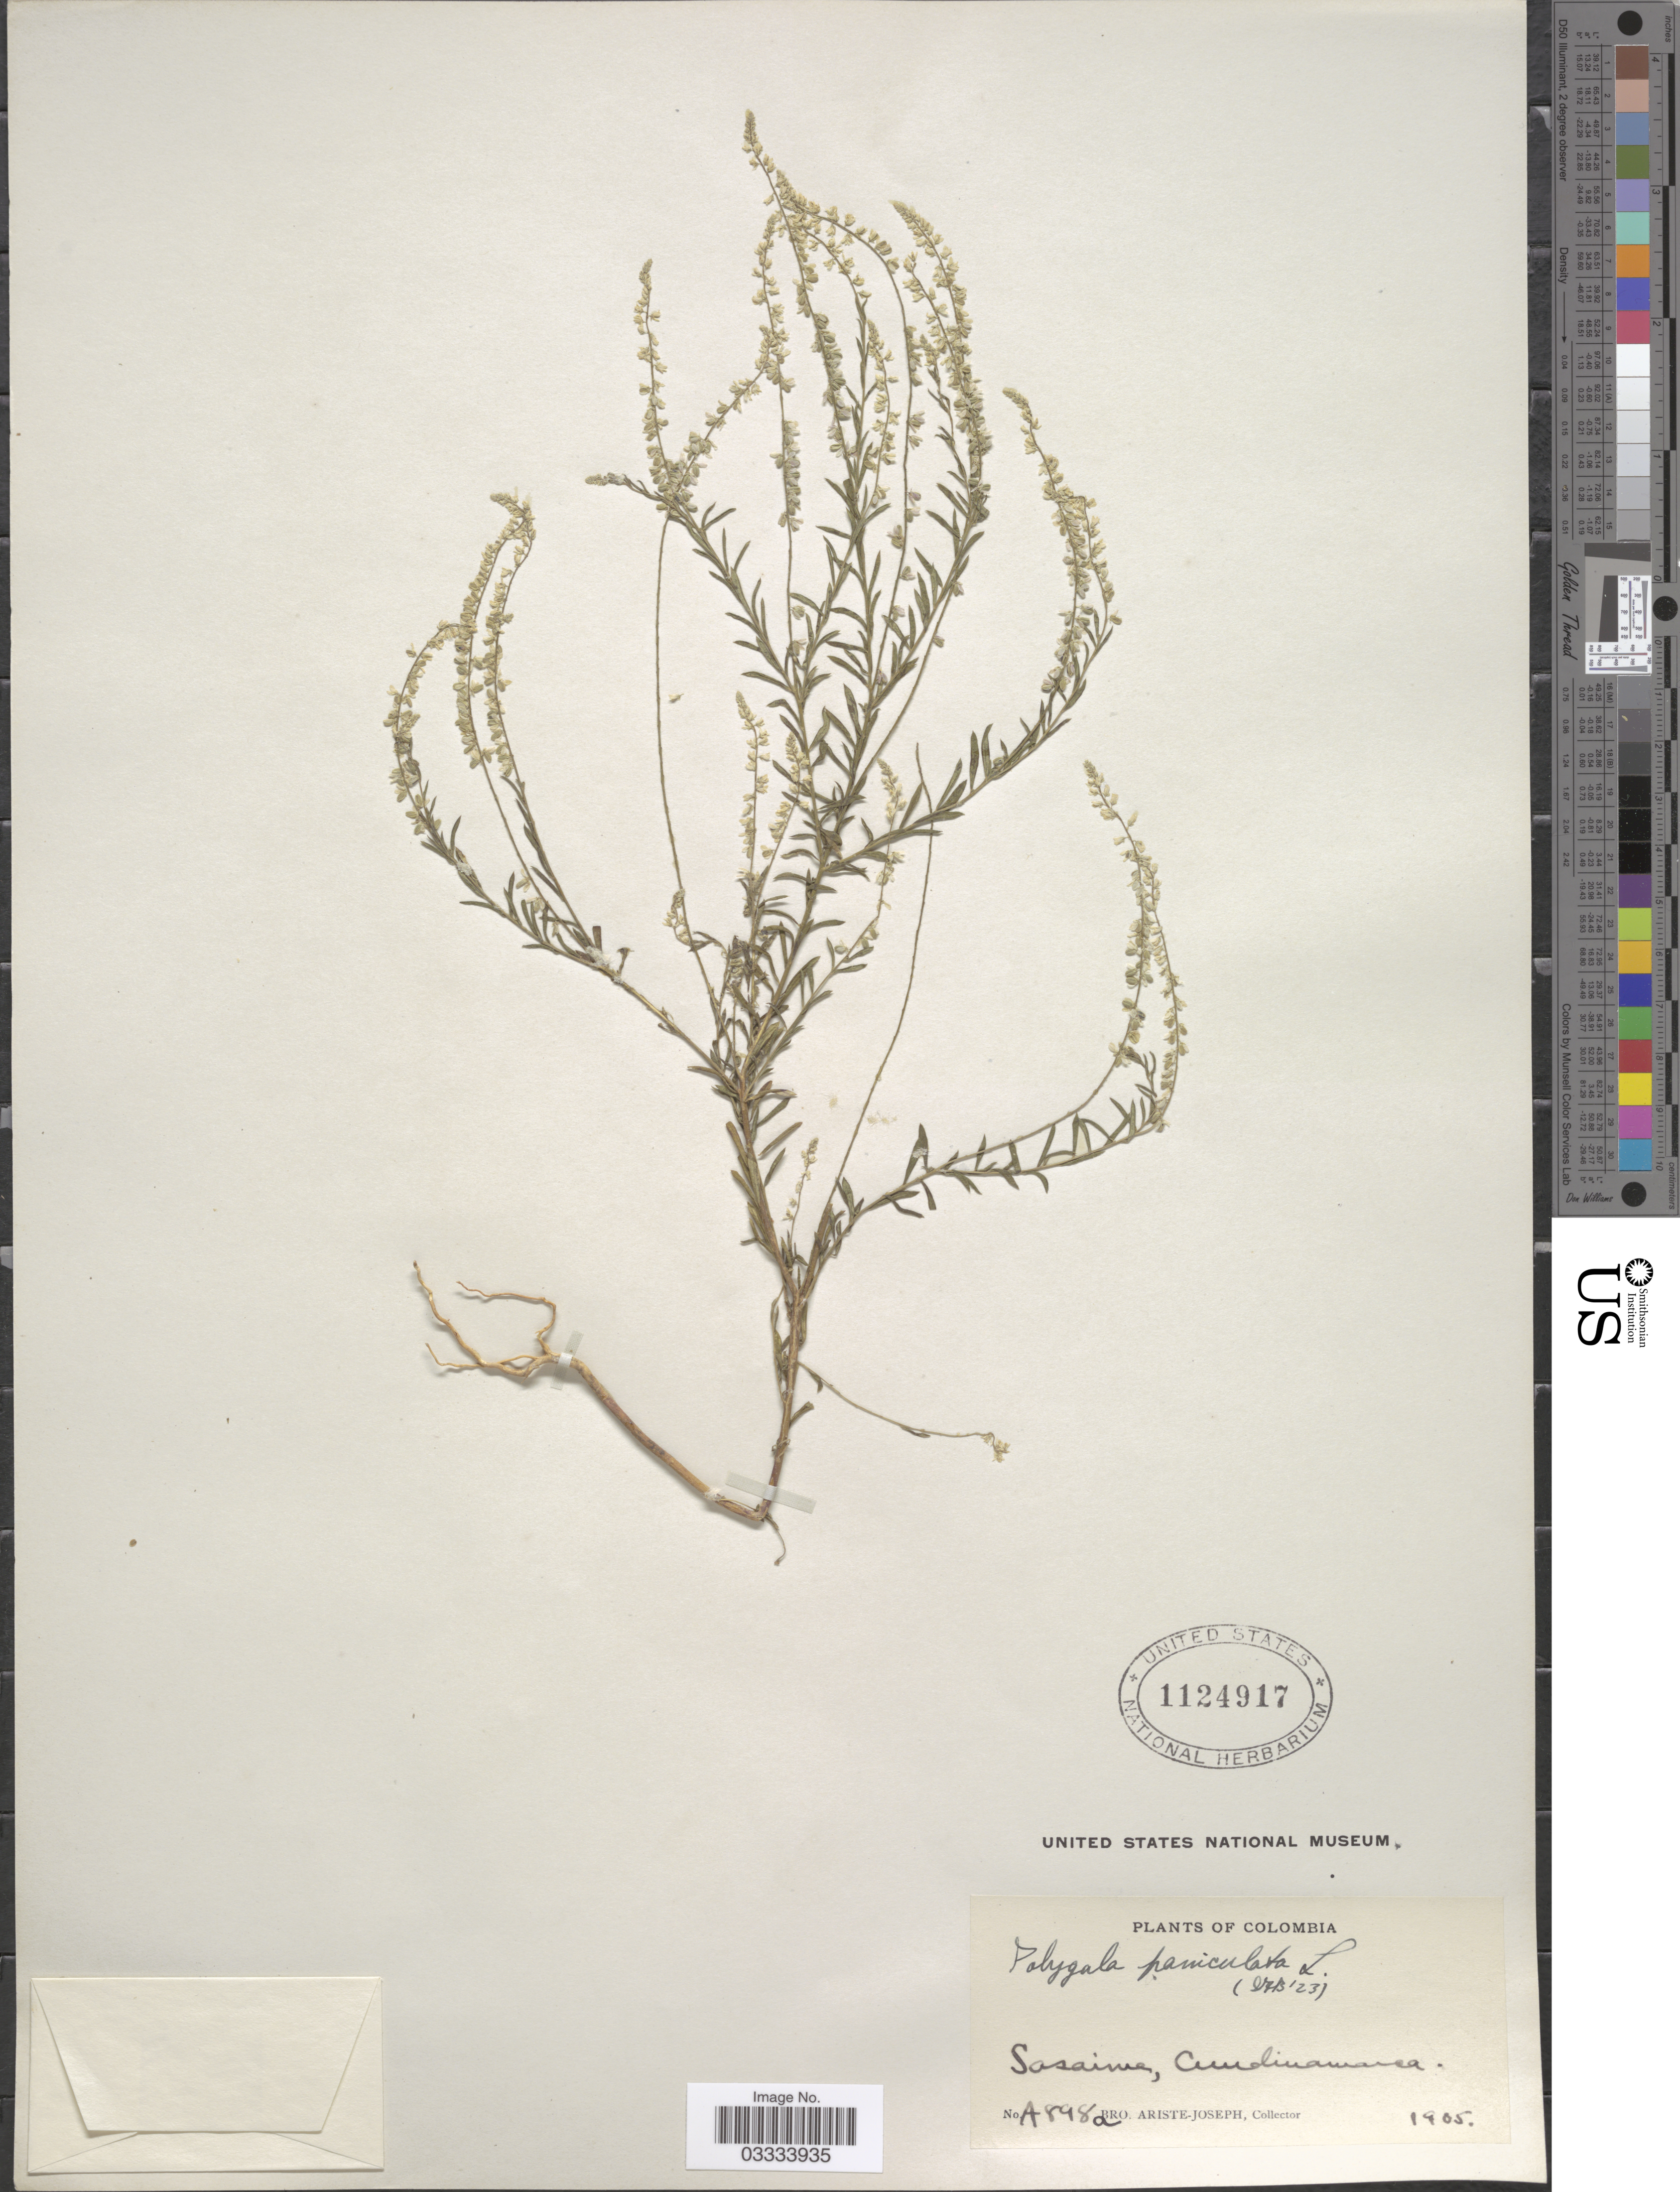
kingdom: Plantae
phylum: Tracheophyta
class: Magnoliopsida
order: Fabales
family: Polygalaceae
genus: Polygala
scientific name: Polygala paniculata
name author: L.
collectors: Bro. Ariste-Joseph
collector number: A898a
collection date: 1905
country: Colombia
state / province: Cundinamarca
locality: Sasaima.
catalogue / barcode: US 1124917